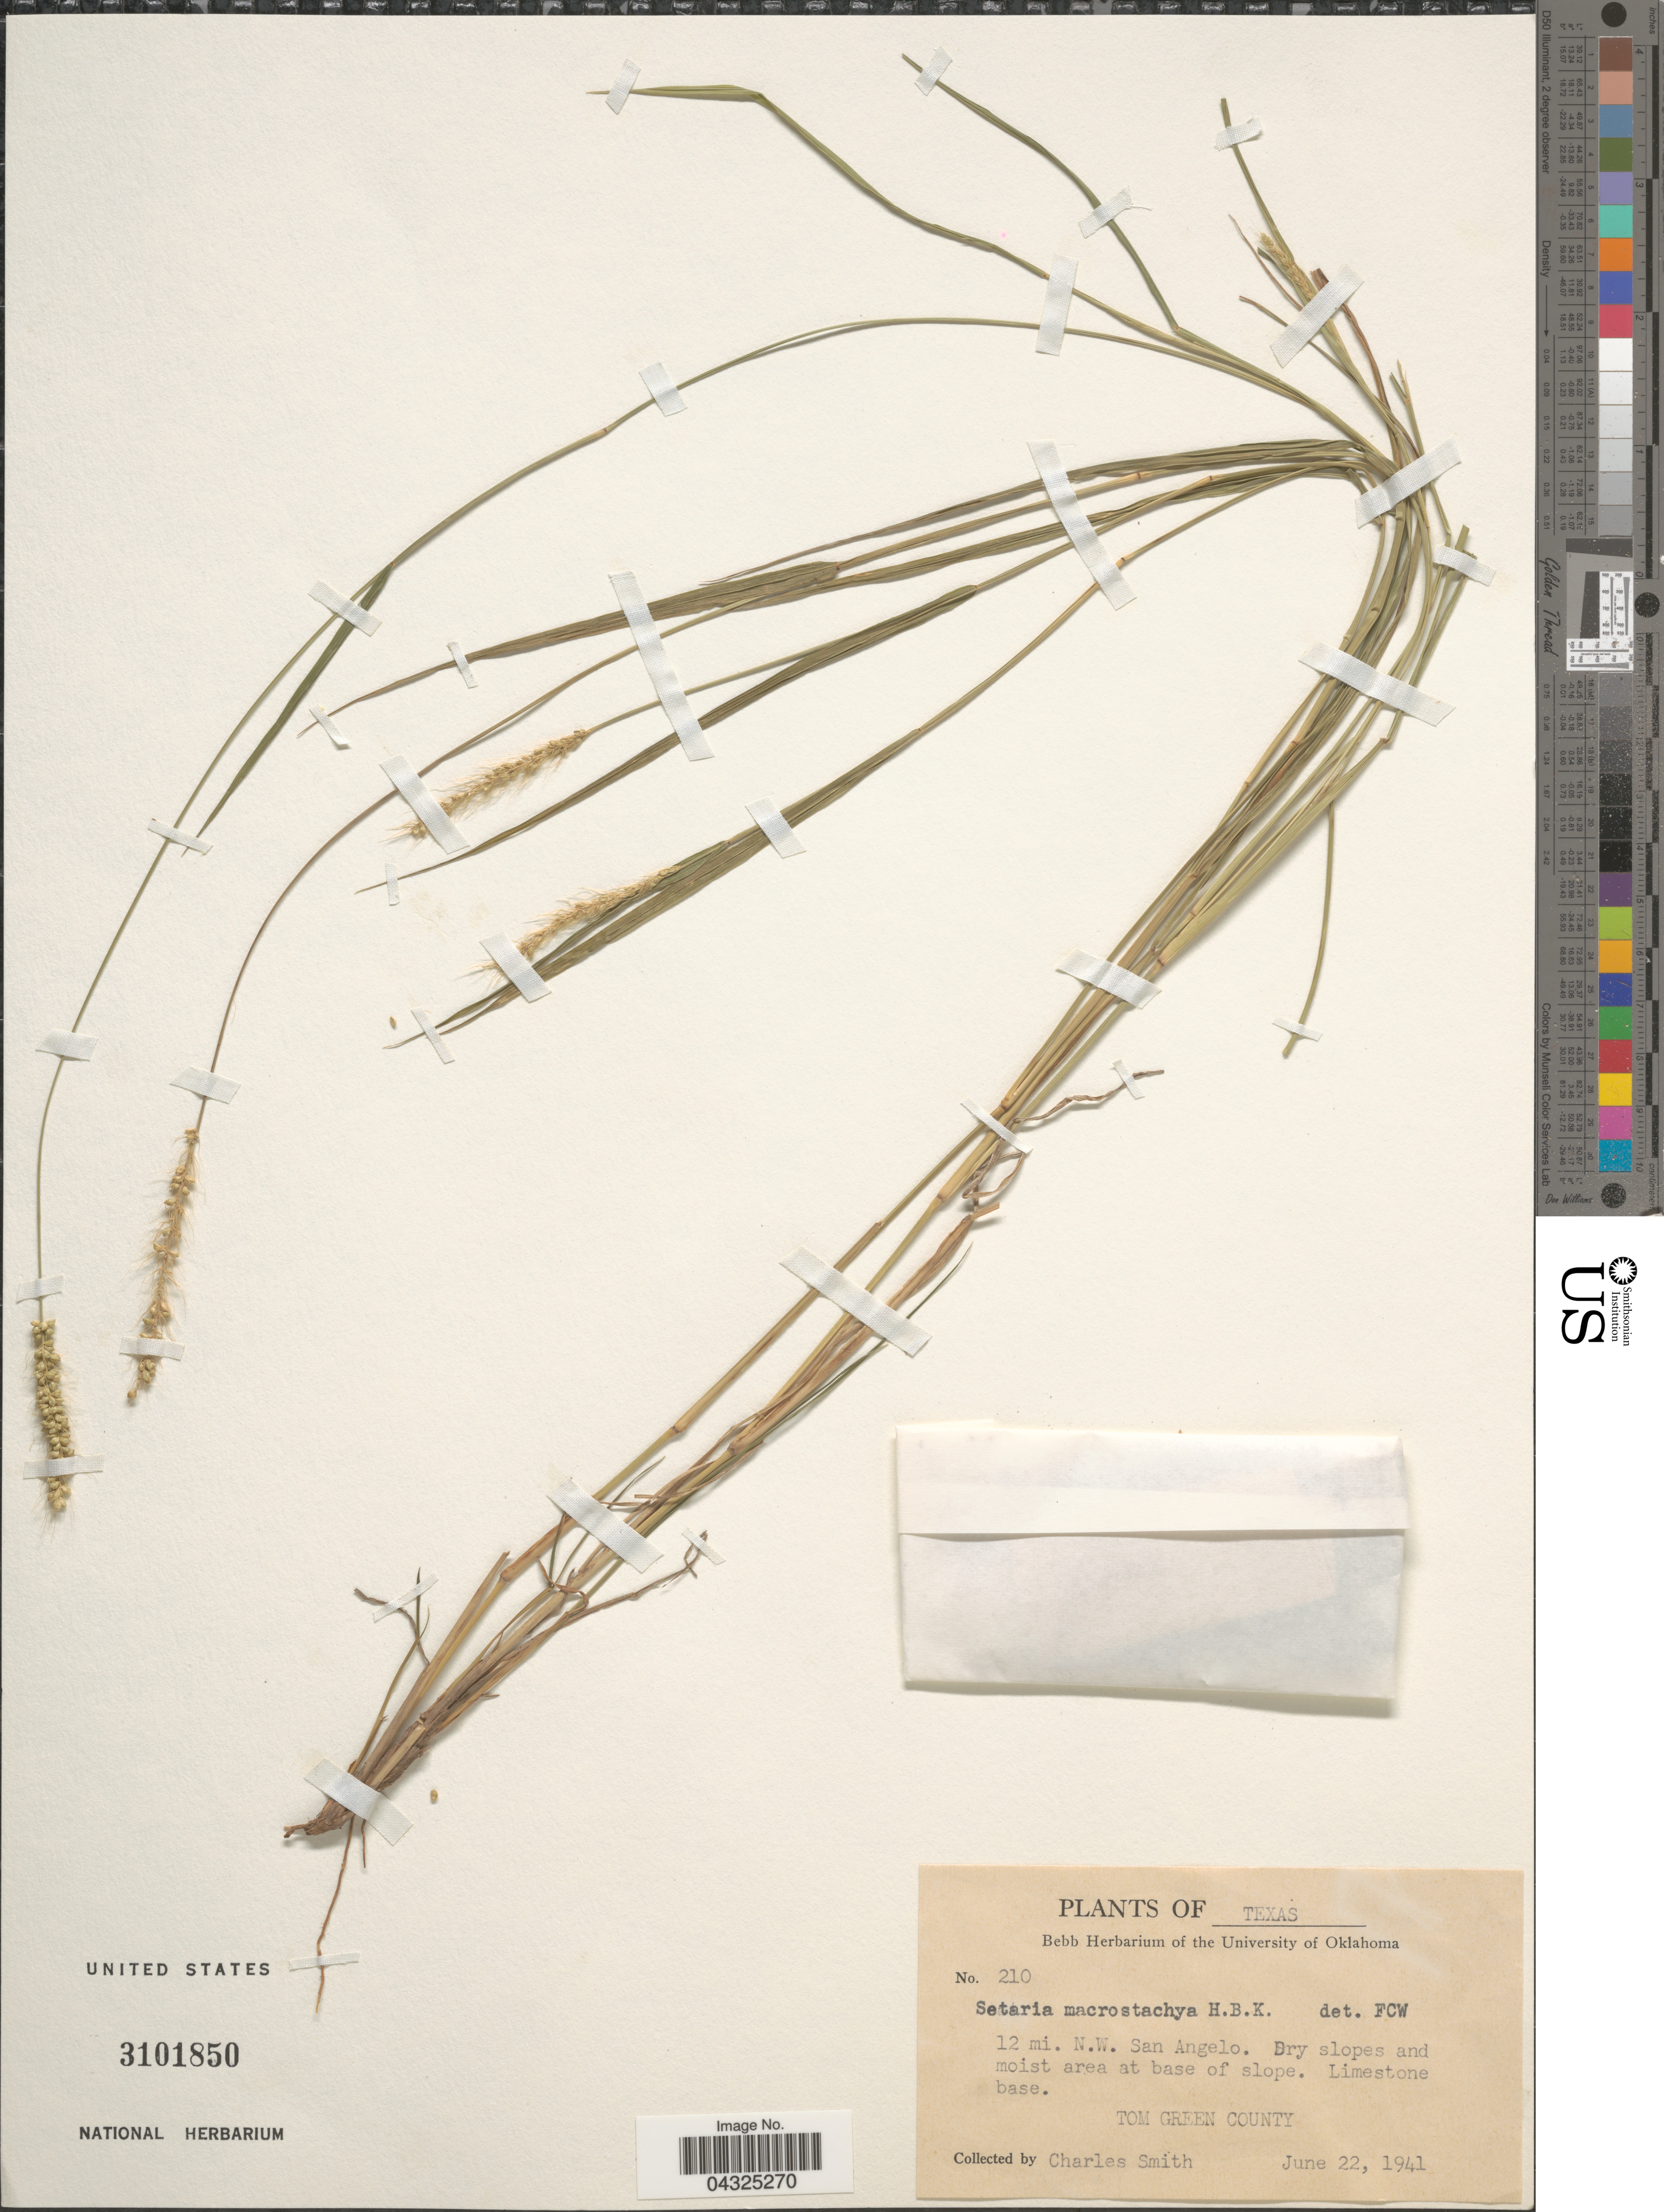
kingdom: Plantae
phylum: Tracheophyta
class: Liliopsida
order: Poales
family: Poaceae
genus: Setaria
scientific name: Setaria macrostachya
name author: Kunth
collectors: C. Smith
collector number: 210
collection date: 1941-06-22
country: United States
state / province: Texas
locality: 12 mi. N.W. San Angelo. Dry slopes and moist area at base of slope. Limestone base. Tom Green County.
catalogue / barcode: US 3101850